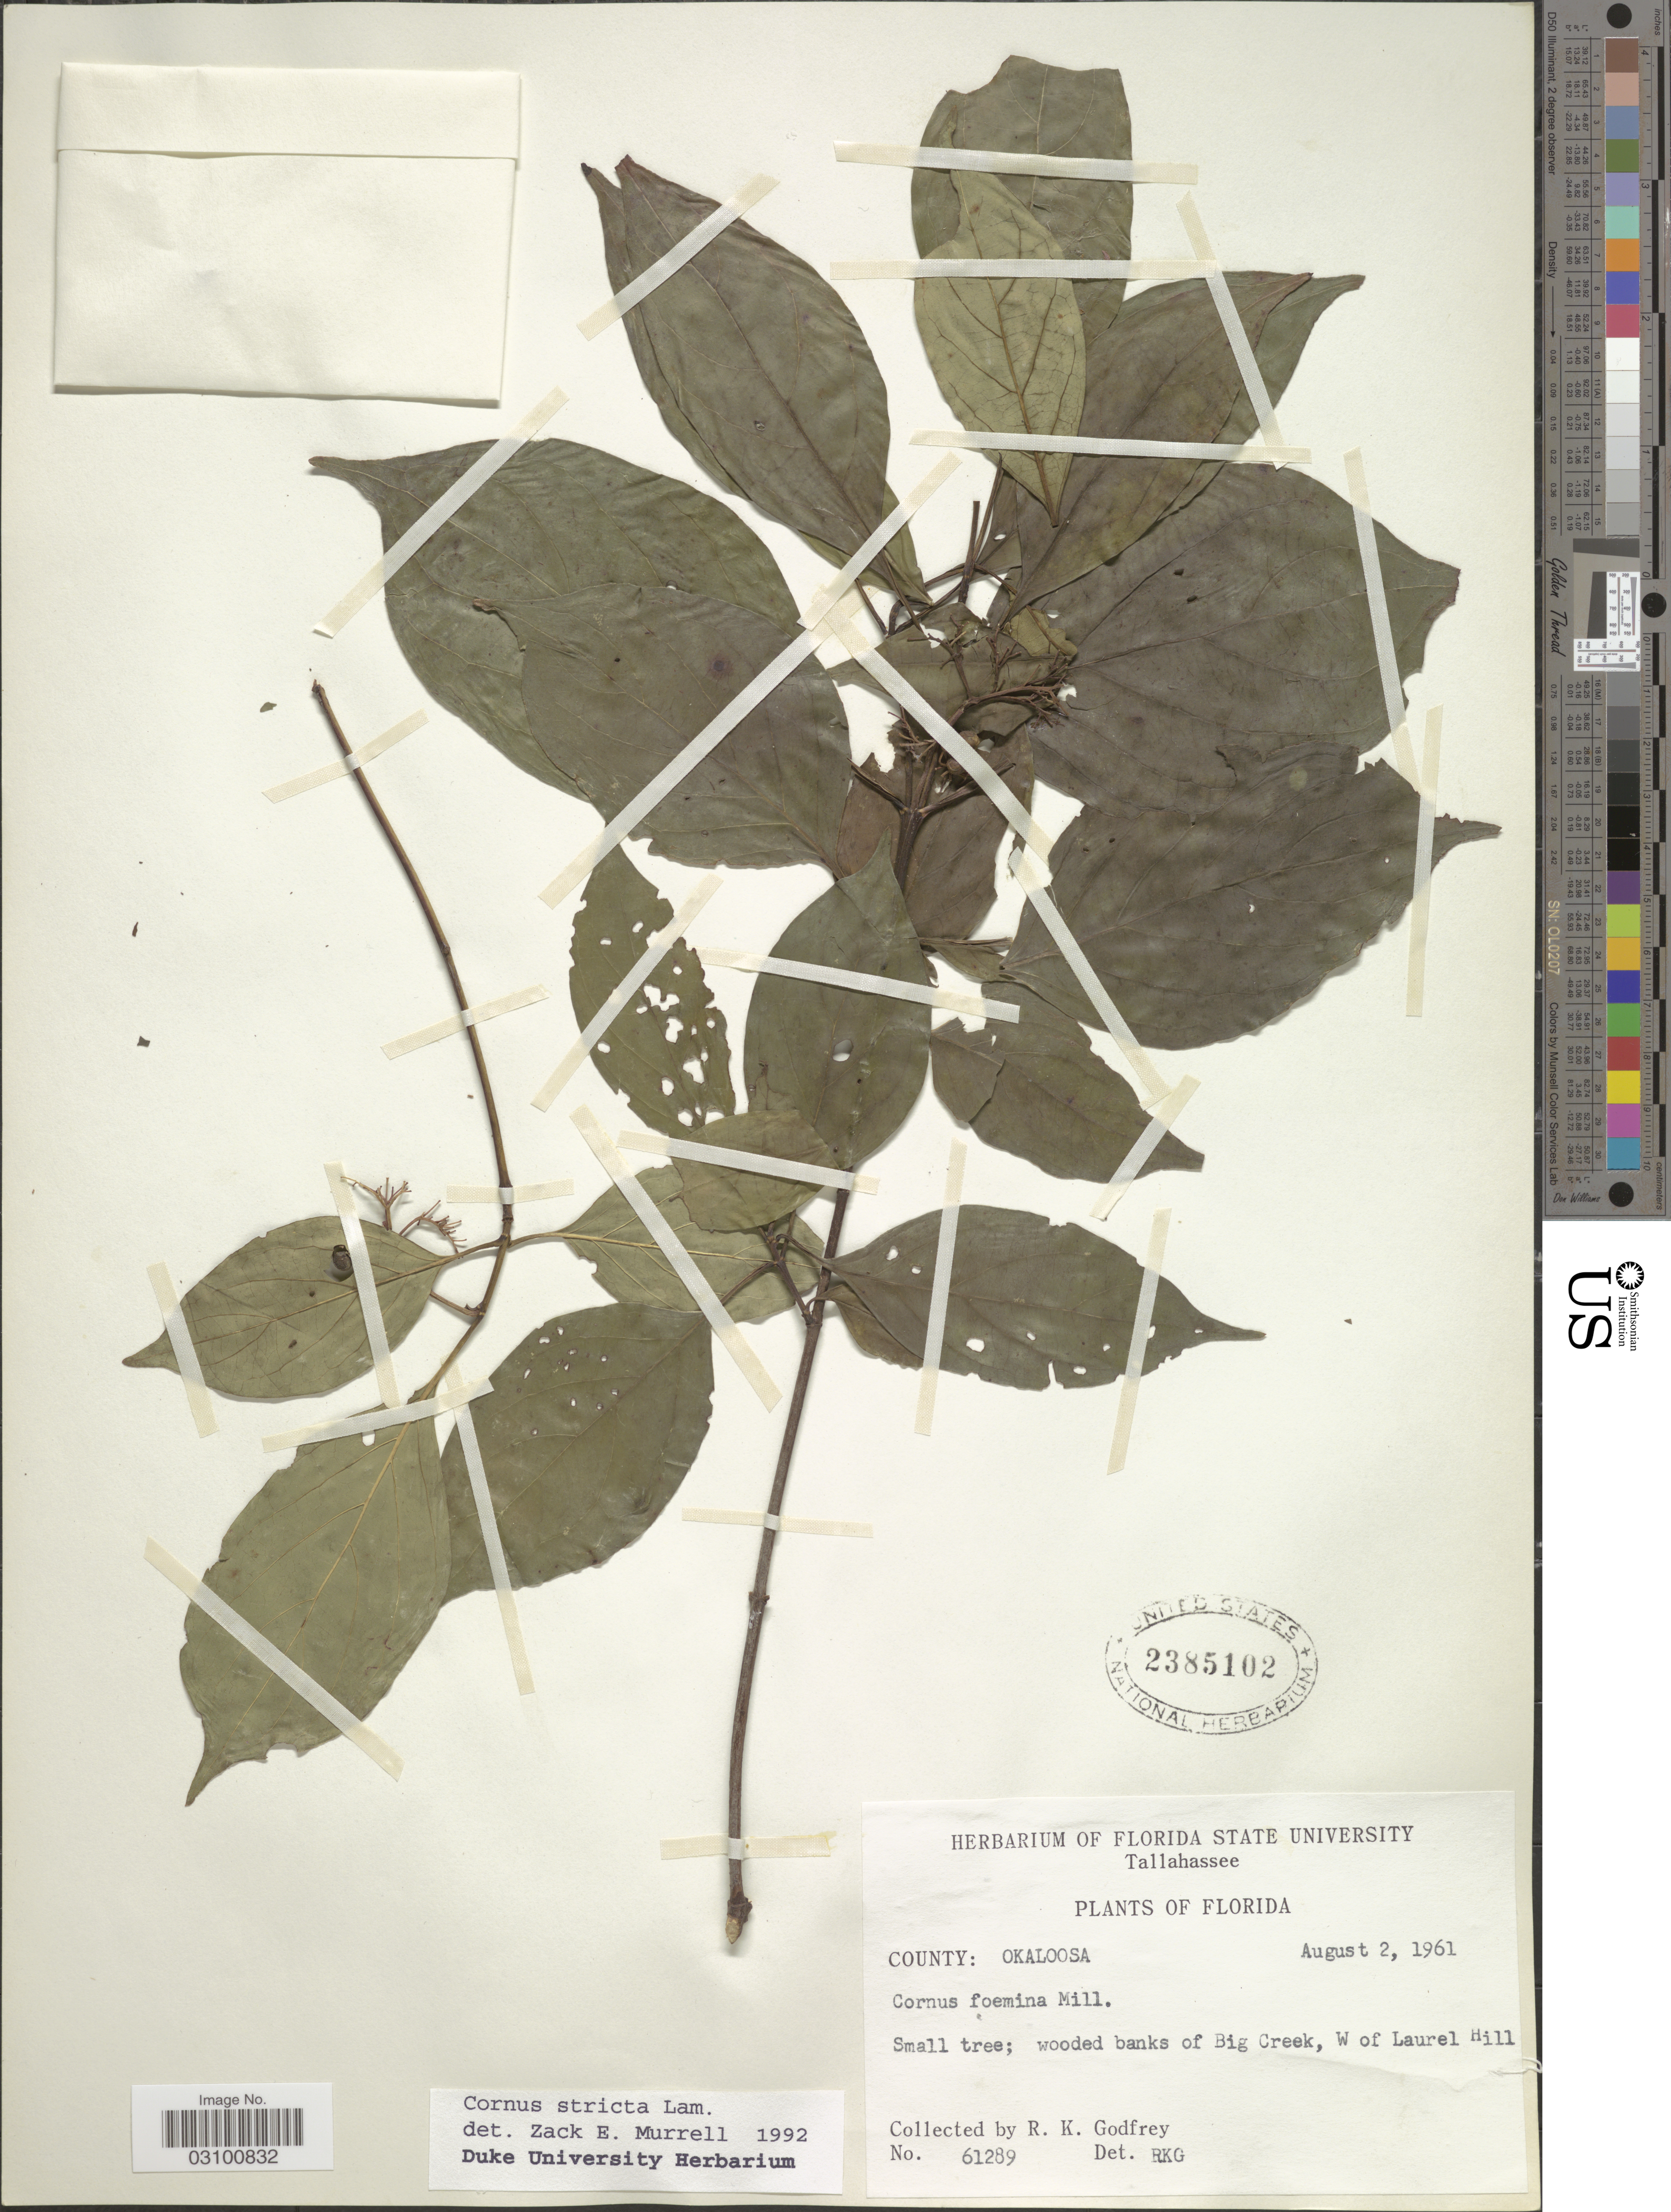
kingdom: Plantae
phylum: Tracheophyta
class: Magnoliopsida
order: Cornales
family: Cornaceae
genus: Cornus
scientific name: Cornus stricta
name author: Lam.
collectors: R. K. Godfrey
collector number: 61289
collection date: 1961-08-02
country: United States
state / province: Florida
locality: County: Okaloosa. Wooded banks of Big Creek, W of Laurel Hill.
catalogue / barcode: US 2385102